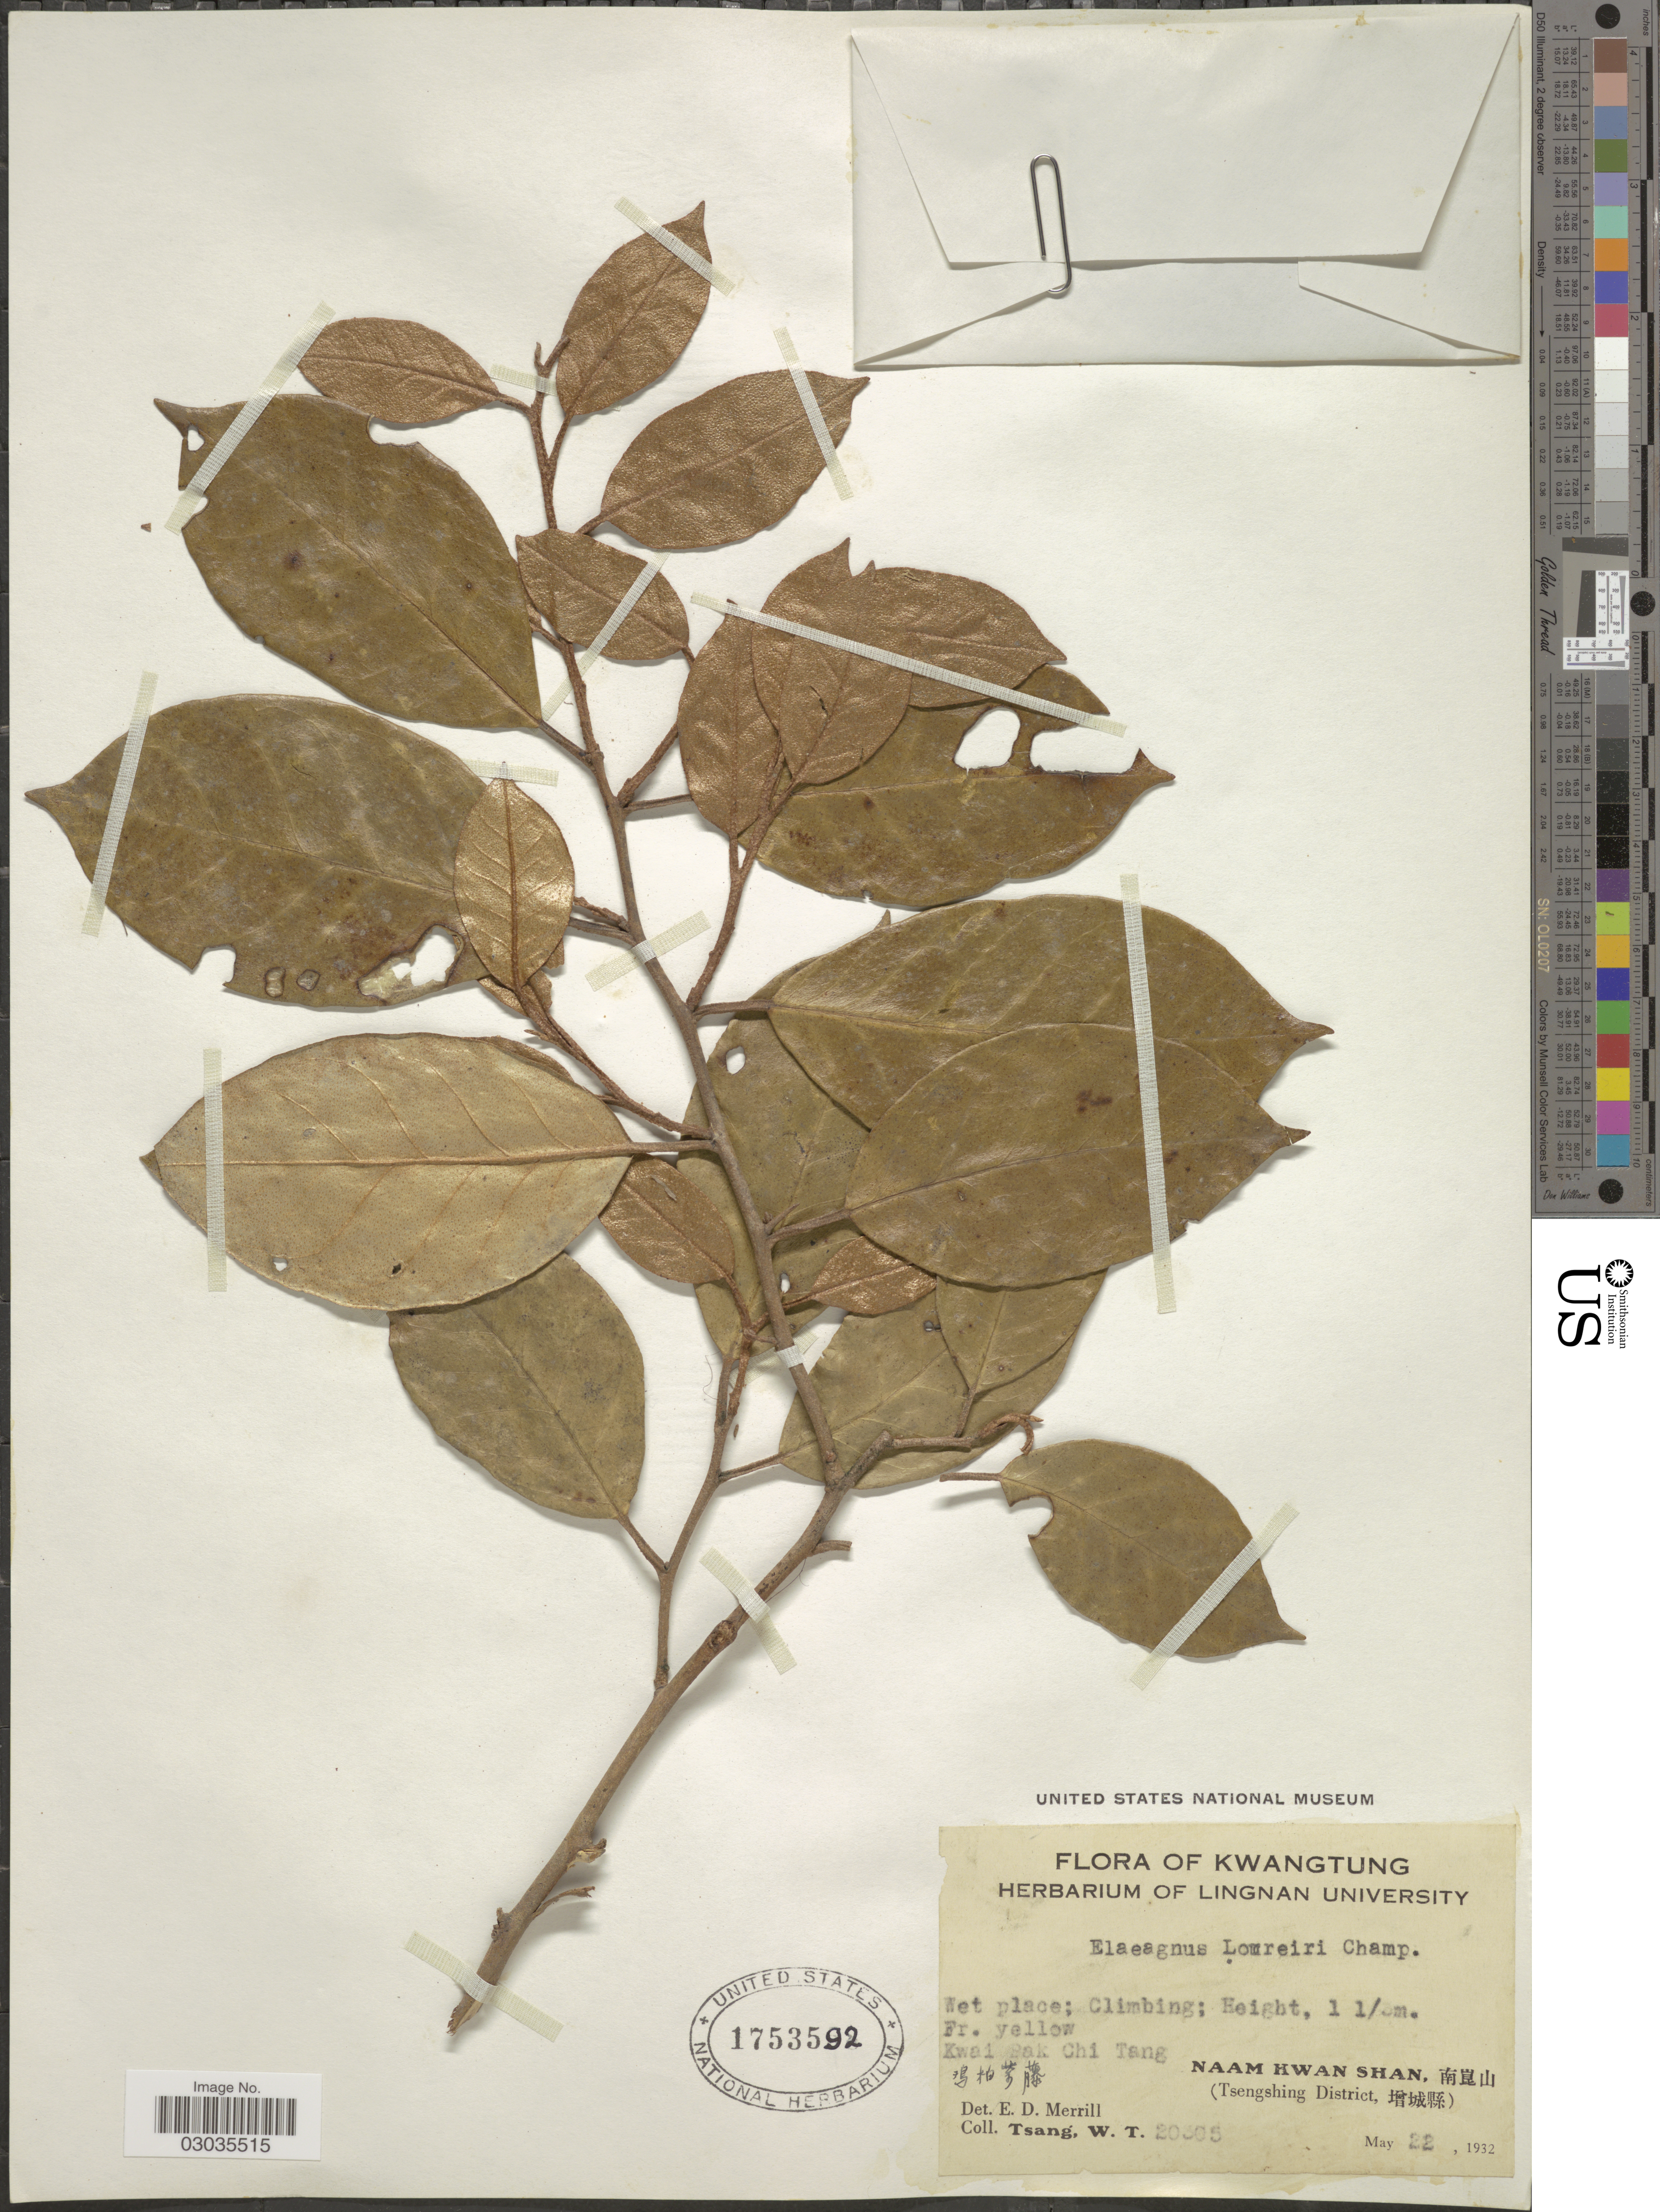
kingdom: Plantae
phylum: Tracheophyta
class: Magnoliopsida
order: Rosales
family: Elaeagnaceae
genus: Elaeagnus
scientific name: Elaeagnus loureiri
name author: Champ. ex Benth.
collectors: W. T. Tsang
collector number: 20305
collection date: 1932-05-22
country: China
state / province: Guangdong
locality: Kwangtung. Kwai Pak Chi Tang. Naam Kwan Shan, (Tsengshing District).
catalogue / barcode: US 1753592